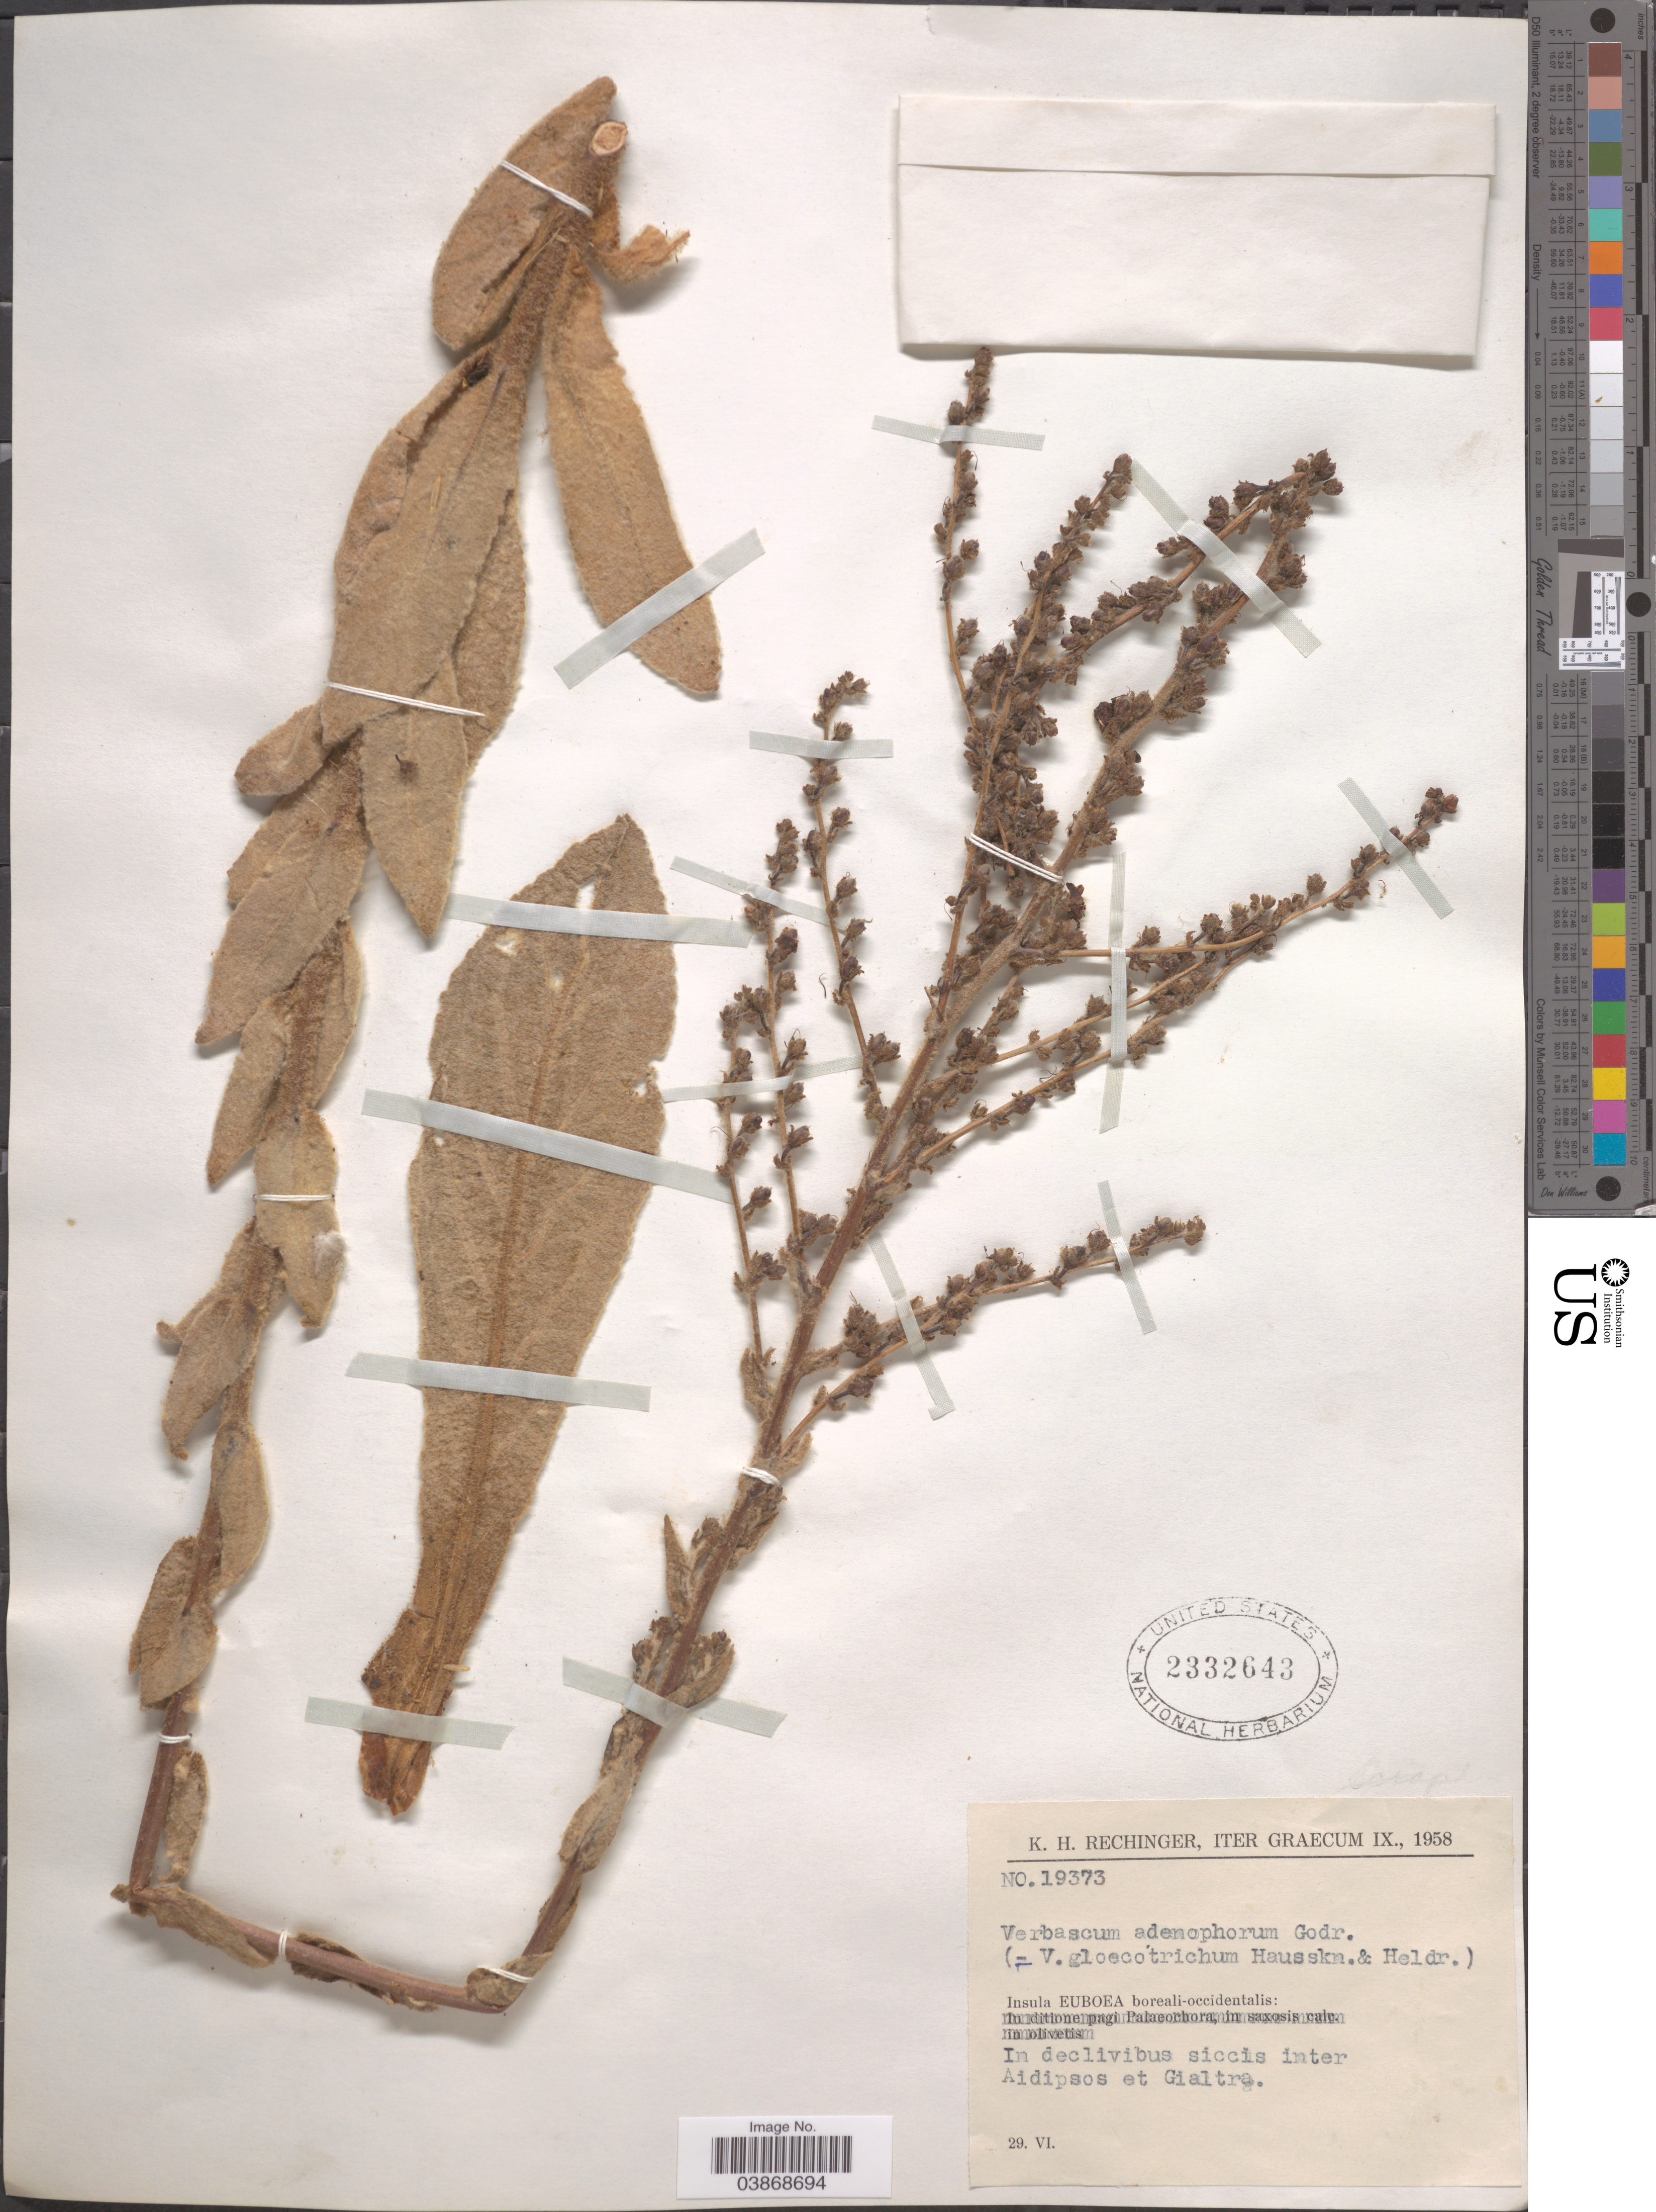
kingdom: Plantae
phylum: Tracheophyta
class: Magnoliopsida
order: Lamiales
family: Scrophulariaceae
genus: Verbascum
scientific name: Verbascum adenophorum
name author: Godr.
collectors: K. H. Rechinger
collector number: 19373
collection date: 1958-06-29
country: Greece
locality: Iter Graecum. Insula Euboea boreali-occidentalis: In declivibus siccis inter Aidipsos et Gialtra.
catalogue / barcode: US 2332643